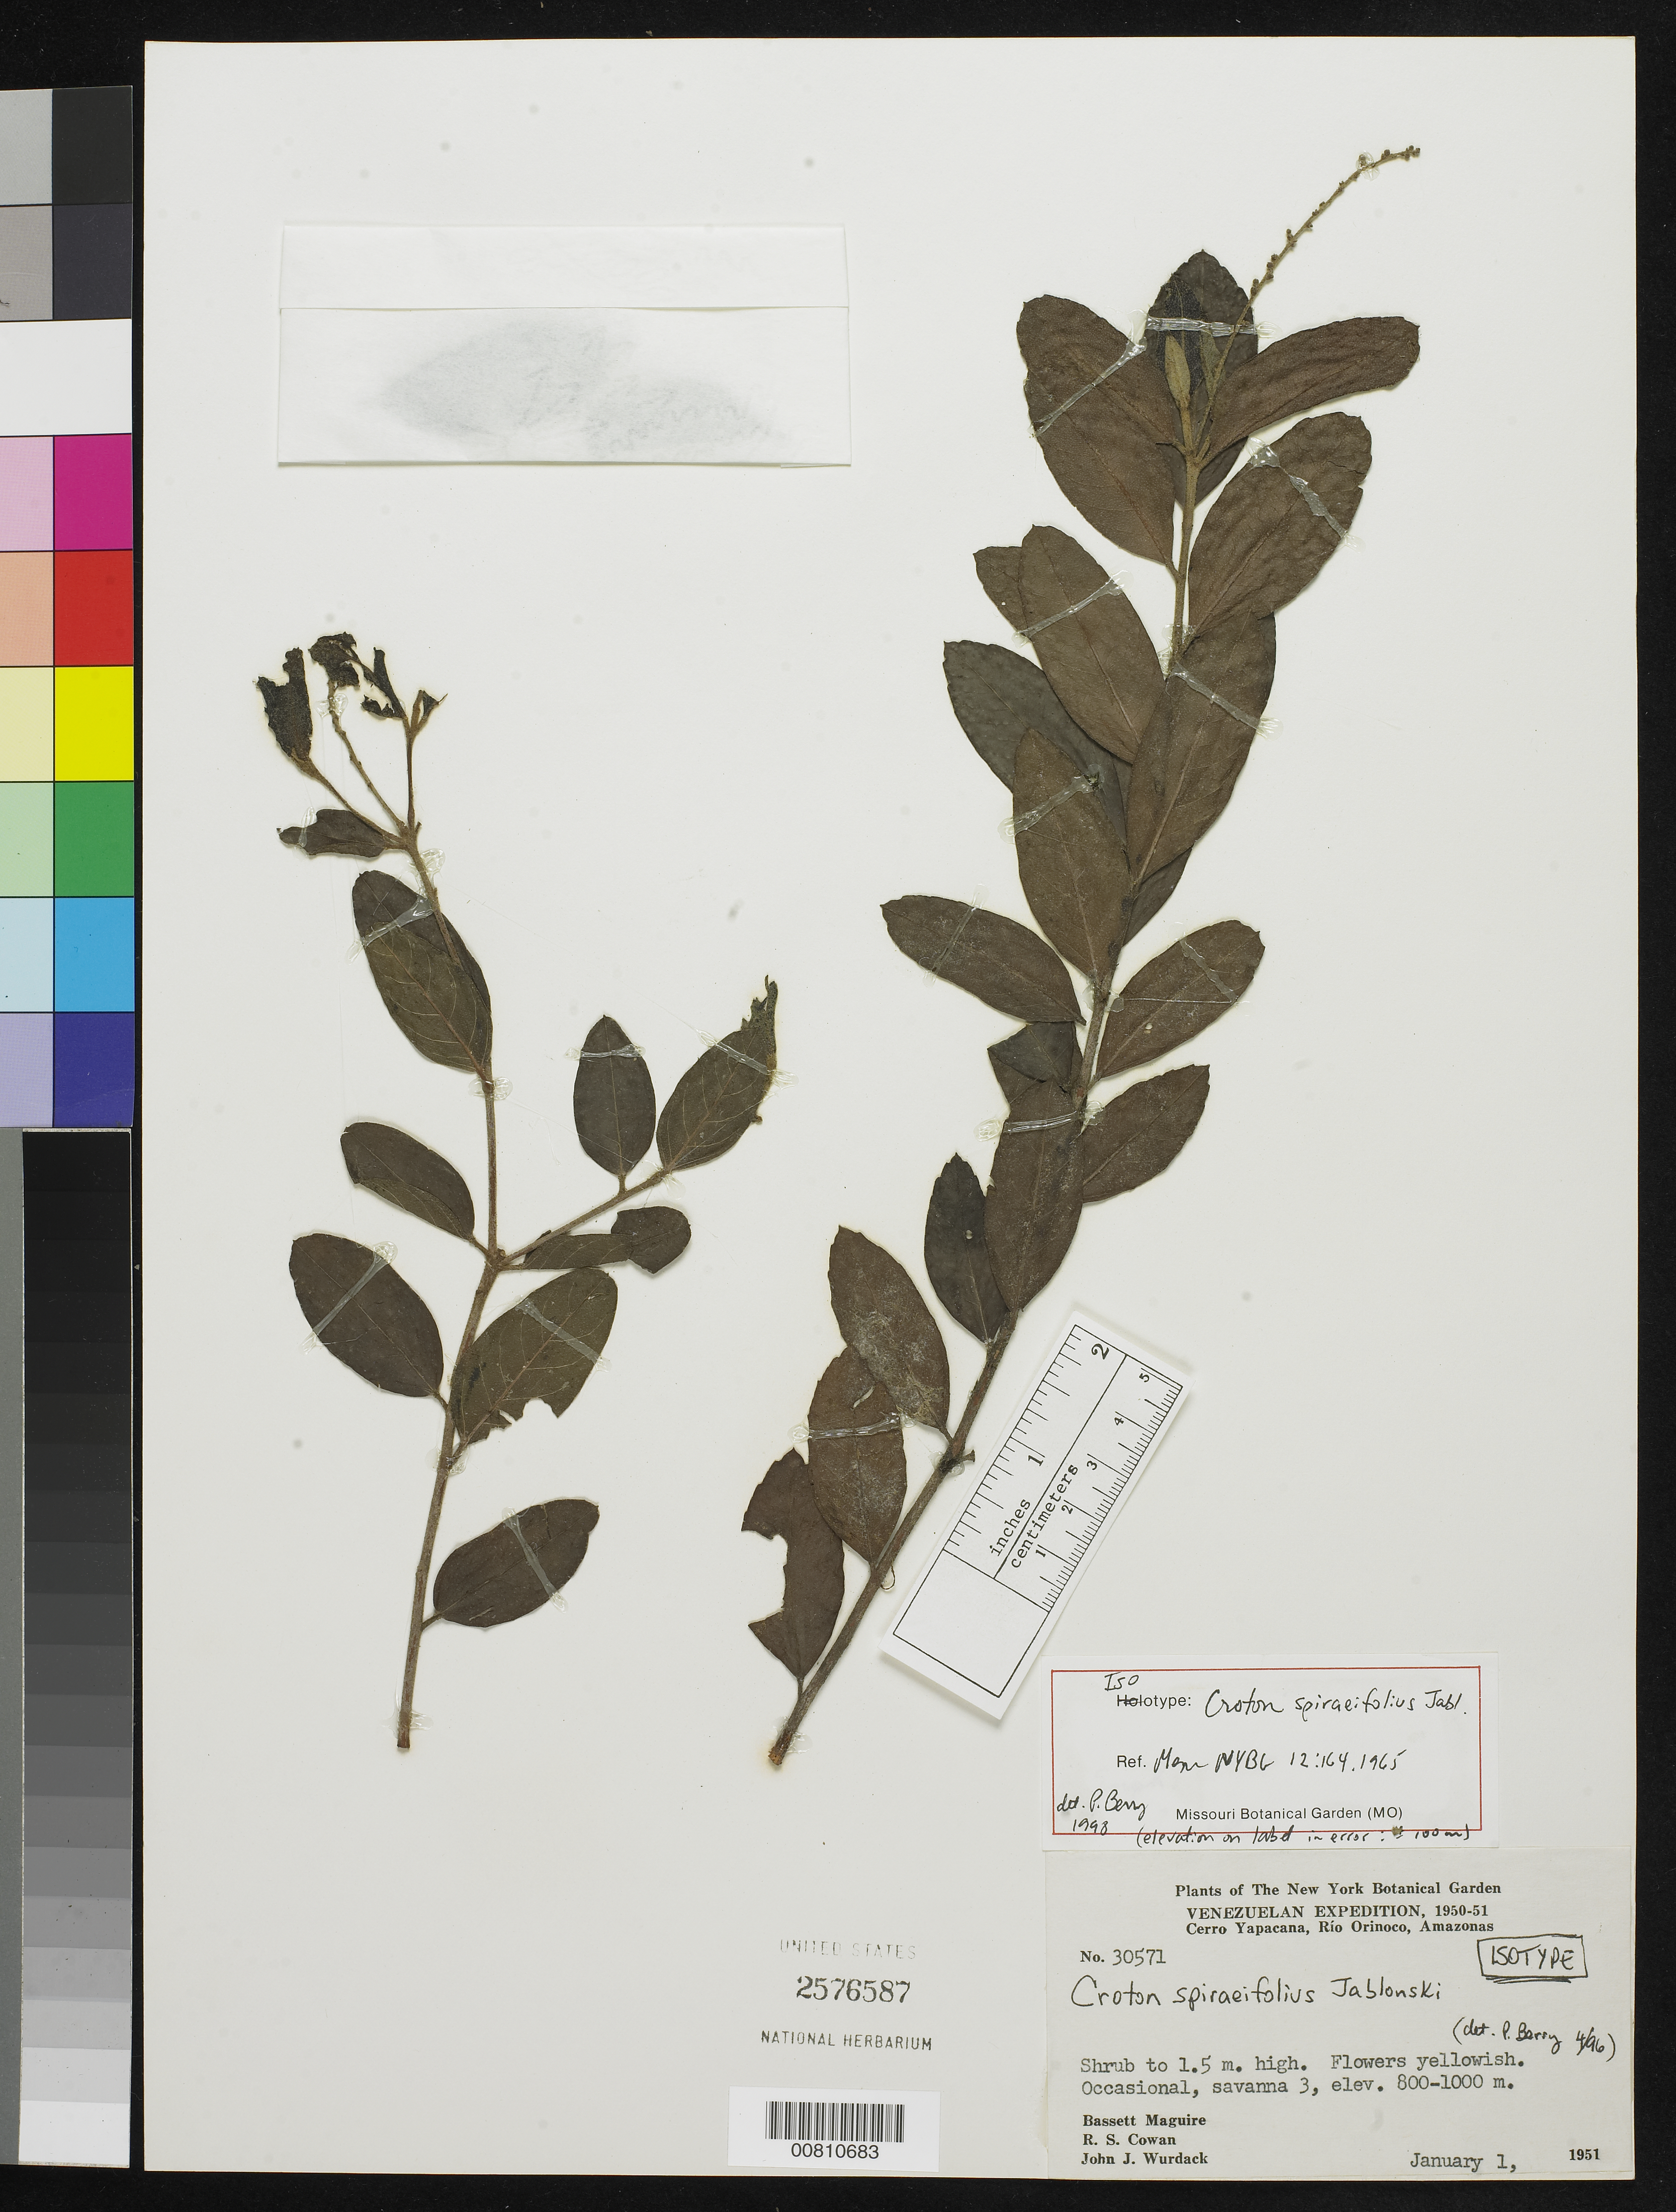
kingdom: Plantae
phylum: Tracheophyta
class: Magnoliopsida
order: Malpighiales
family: Euphorbiaceae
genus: Croton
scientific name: Croton spiraeifolius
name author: Jablonski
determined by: Berry, P. E., (WIS), University of Wisconsin - Madison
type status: Isotype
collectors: B. Maguire, R. S. Cowan & J. J. Wurdack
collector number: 30571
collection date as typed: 01 Jan 1951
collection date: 1951-01-01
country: Venezuela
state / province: Amazonas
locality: Cerro Yapacana, Río Orinoco, Amazonas. Savanna 3.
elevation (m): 800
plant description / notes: Acc. to annotation by Berry, elev. on label (800-1000 m) is in error.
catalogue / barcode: US 2576587